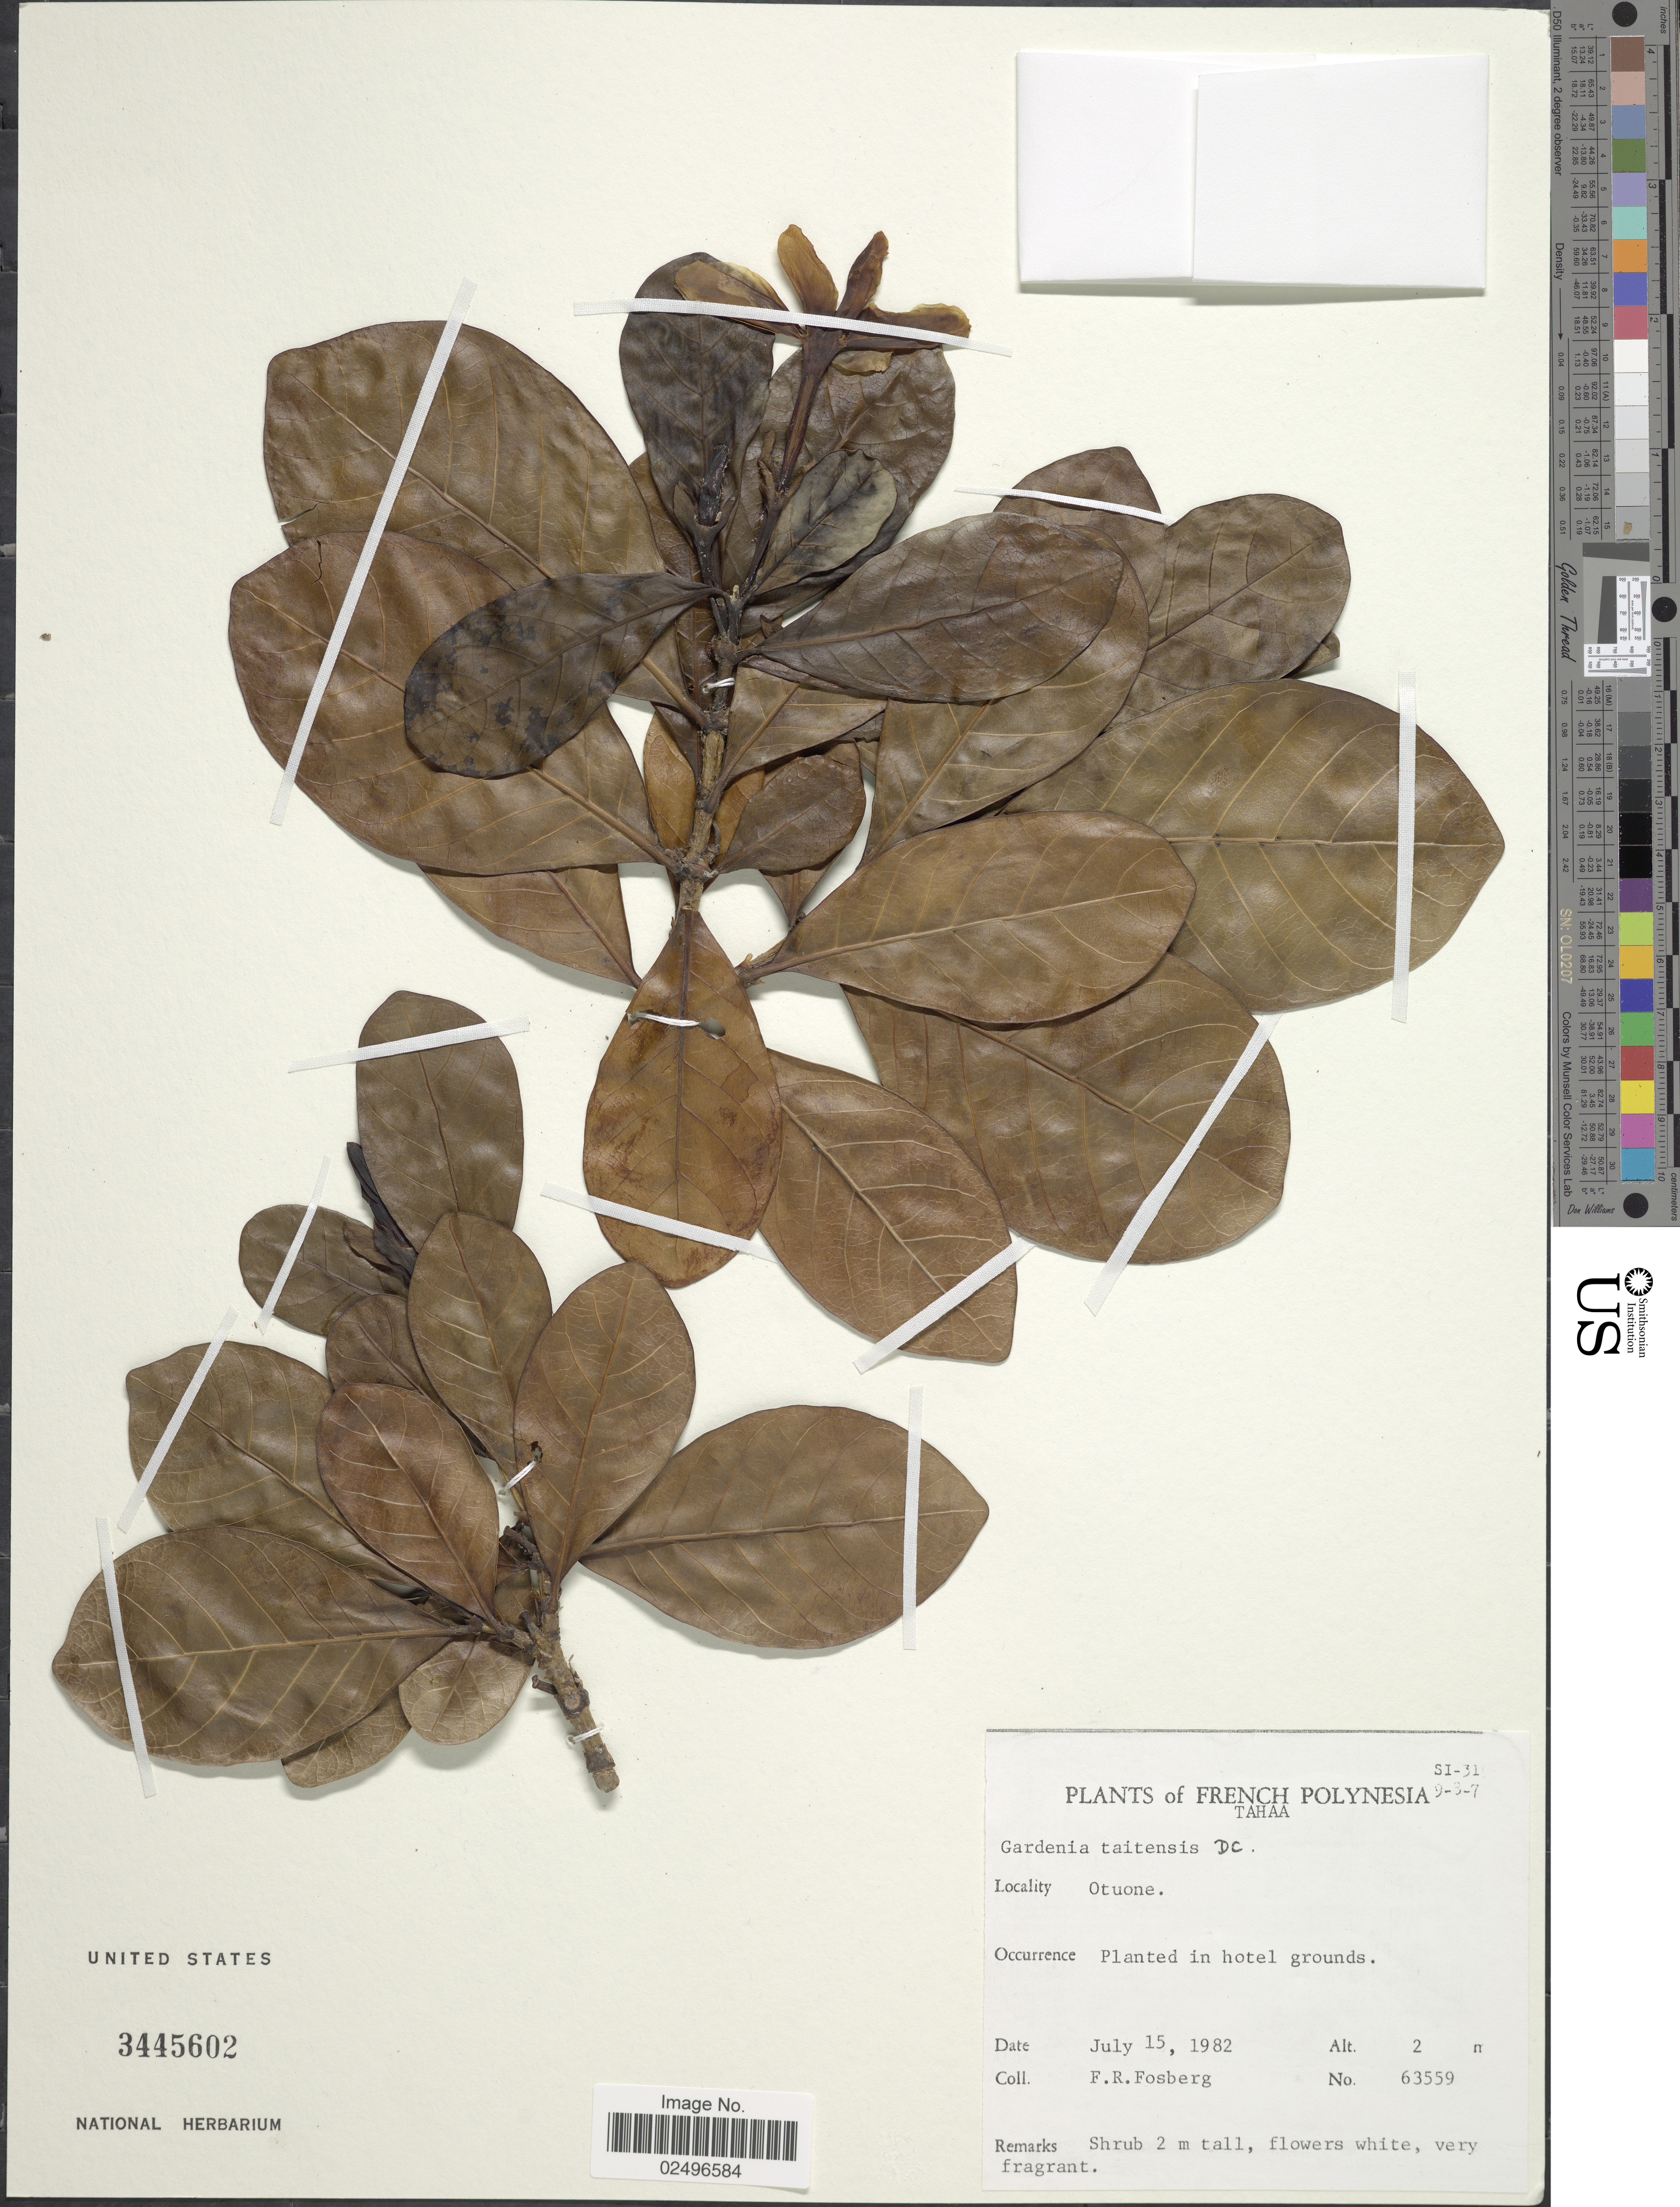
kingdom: Plantae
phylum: Tracheophyta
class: Magnoliopsida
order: Gentianales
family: Rubiaceae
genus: Gardenia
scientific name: Gardenia taitensis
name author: DC.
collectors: F. R. Fosberg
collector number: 63559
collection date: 1982-07-15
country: French Polynesia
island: Tahaa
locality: Tahaa. Otuone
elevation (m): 2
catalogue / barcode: US 3445602